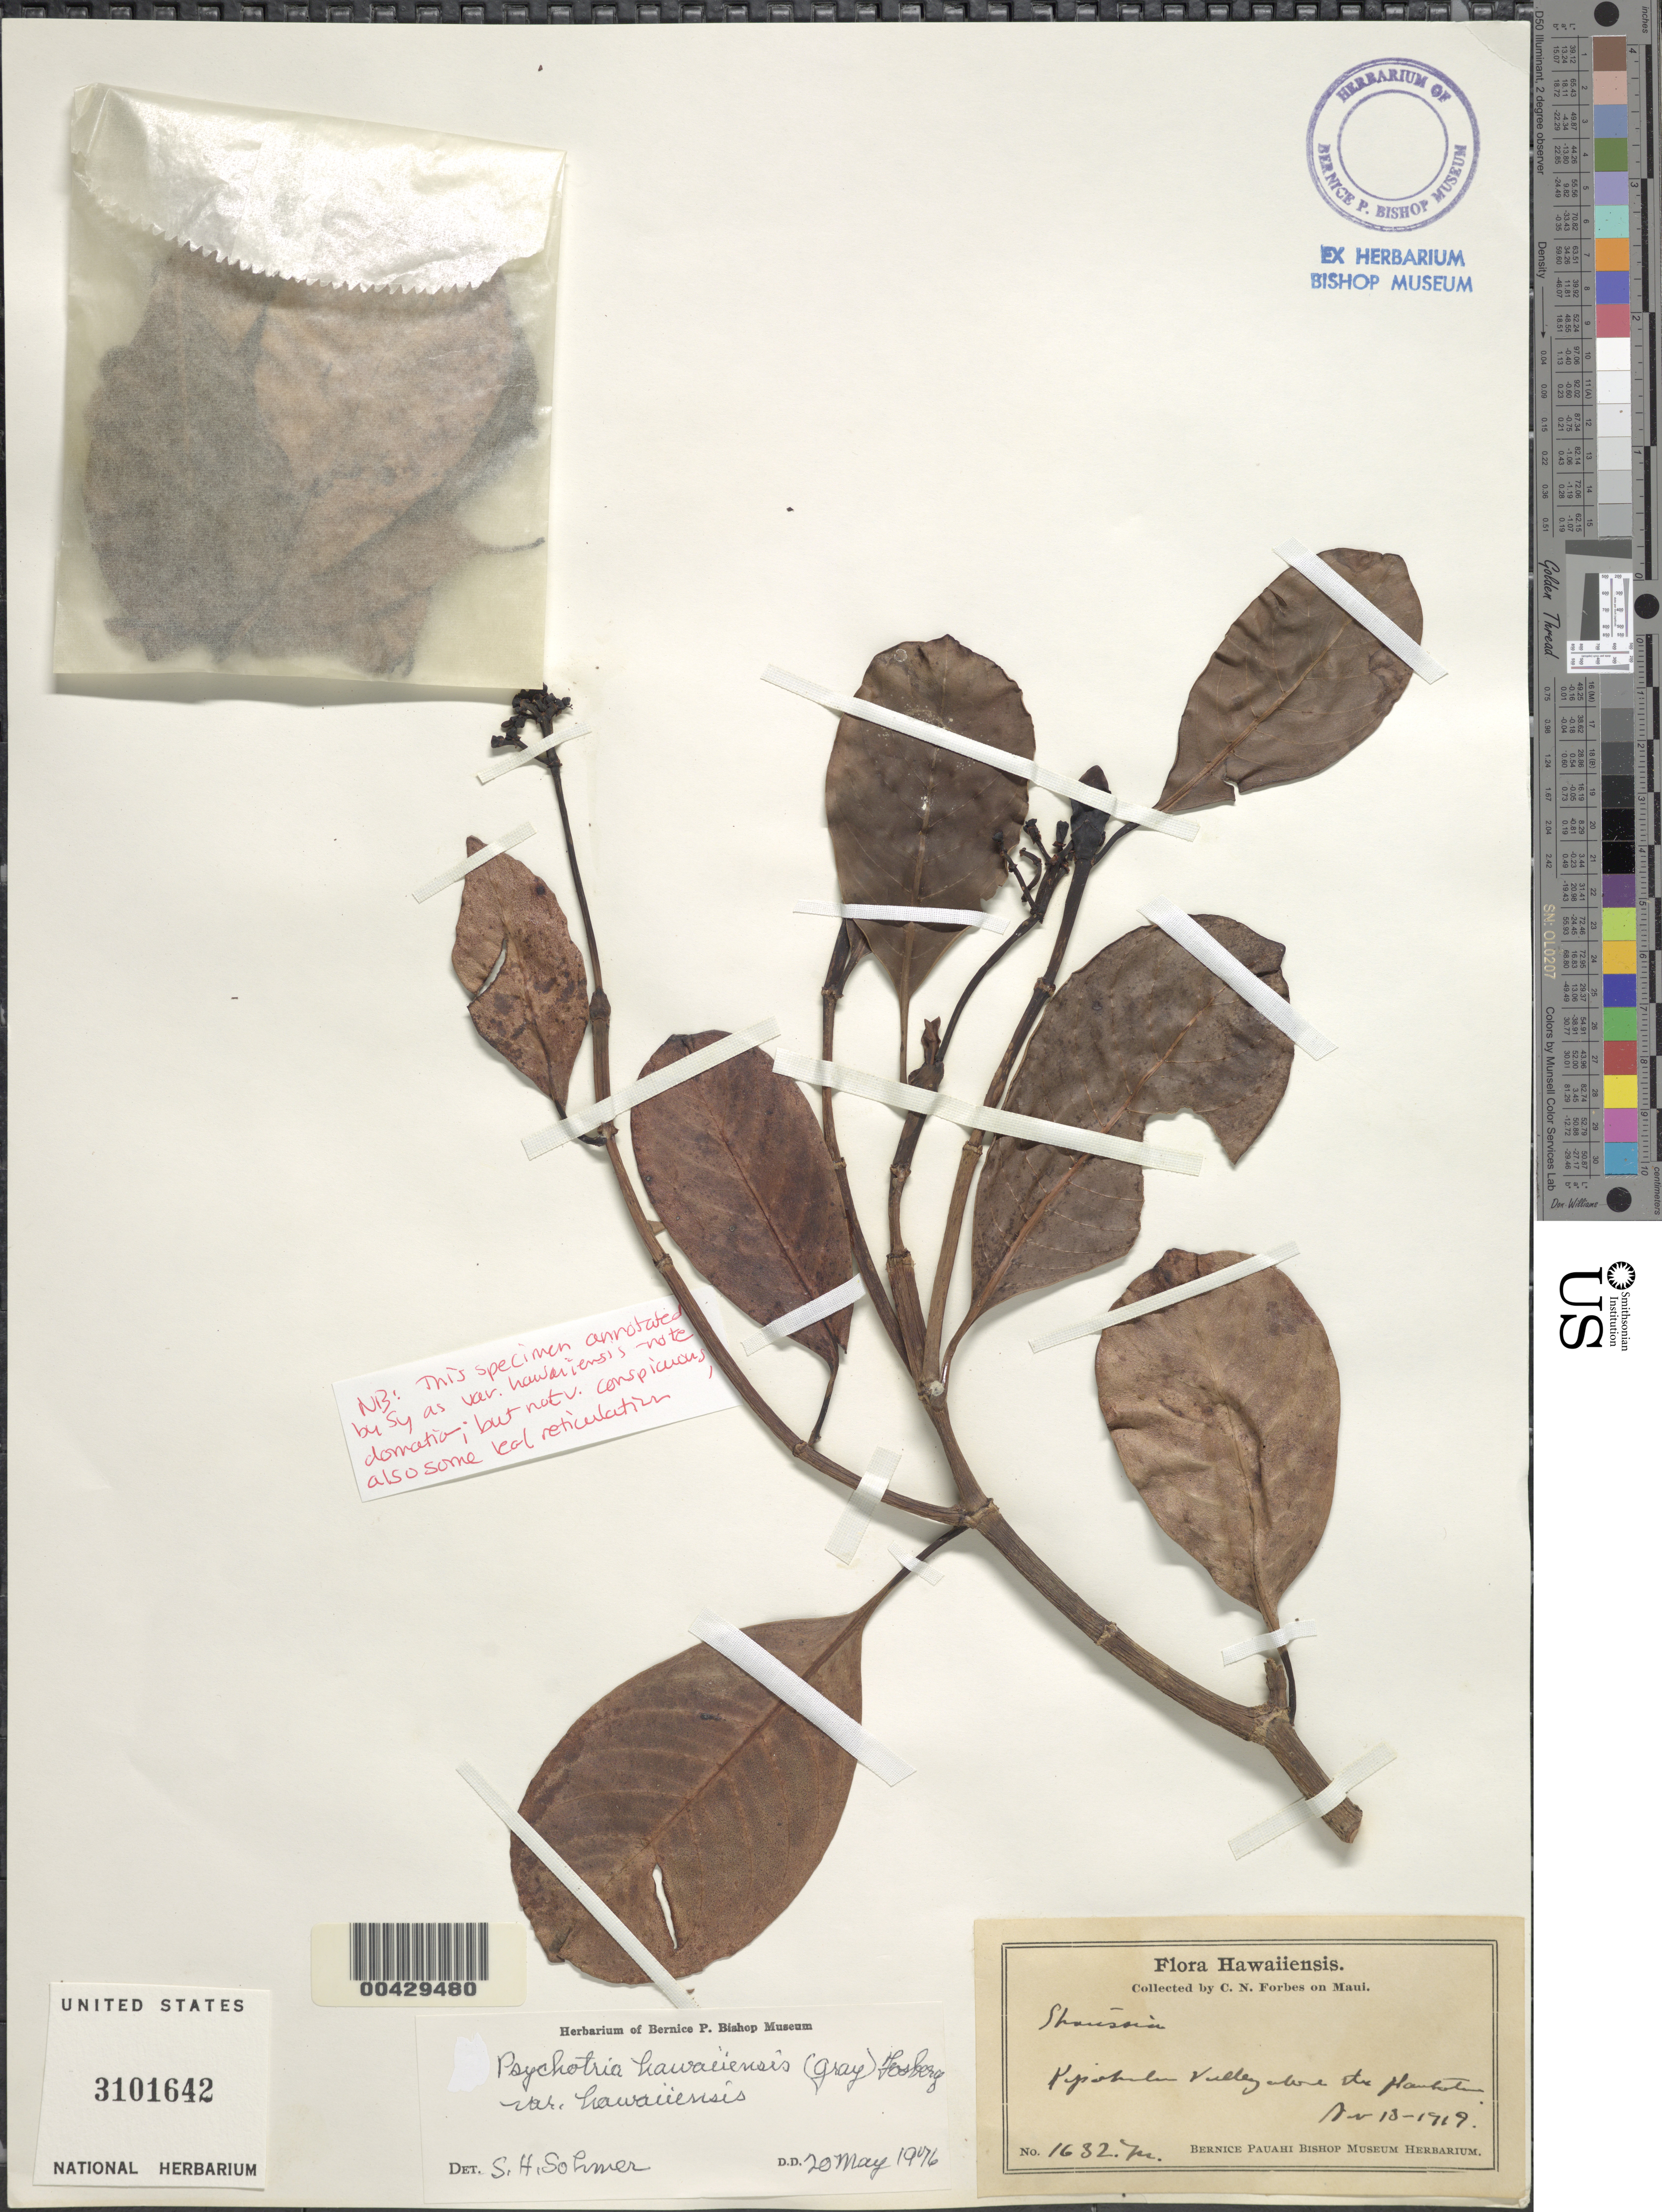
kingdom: Plantae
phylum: Tracheophyta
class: Magnoliopsida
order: Gentianales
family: Rubiaceae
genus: Psychotria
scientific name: Psychotria hawaiiensis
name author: (A. Gray) Fosberg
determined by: Sohmer, S. H.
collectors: C. N. Forbes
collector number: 1632.M.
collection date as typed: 10 Nov 1919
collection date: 1919-11-10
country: United States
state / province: Hawaii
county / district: Maui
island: Maui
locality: Kipahulu Valley.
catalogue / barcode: US 3101642